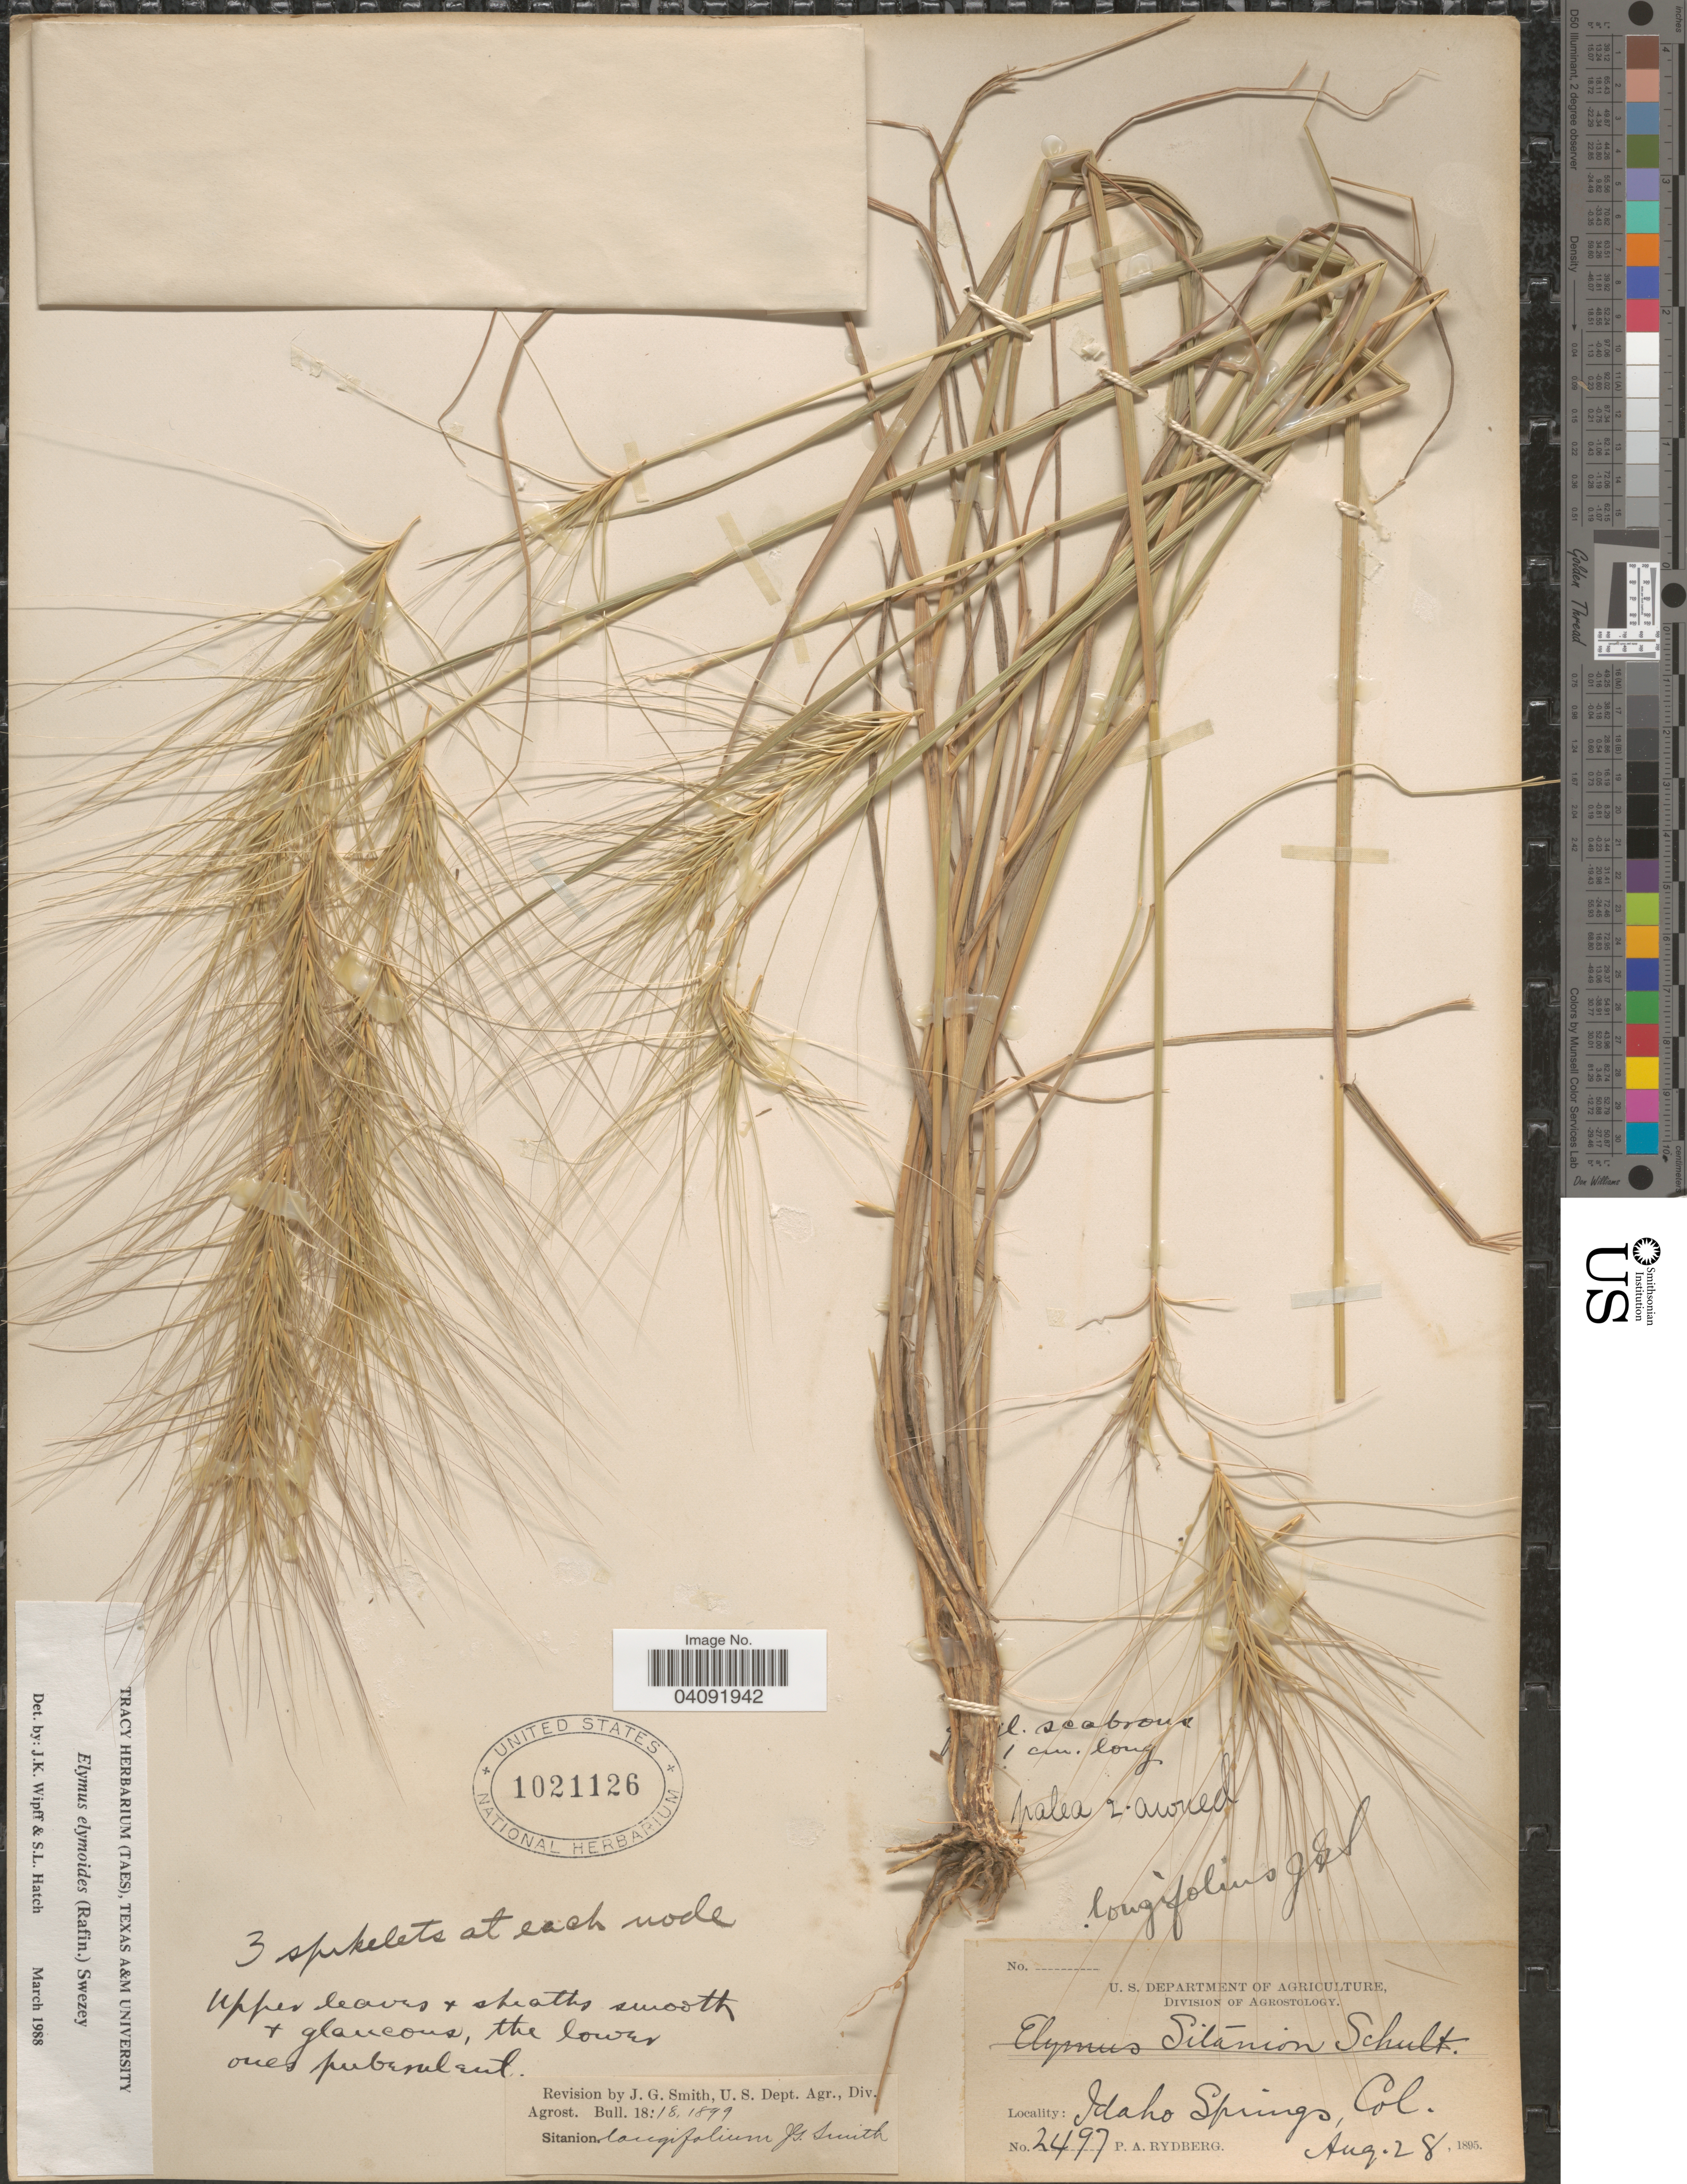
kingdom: Plantae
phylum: Tracheophyta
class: Liliopsida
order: Poales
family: Poaceae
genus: Elymus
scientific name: Elymus elymoides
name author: (Raf.) Swezey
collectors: P. A. Rydberg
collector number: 2497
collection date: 1895-08-28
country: United States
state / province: Colorado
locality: Idaho Springs.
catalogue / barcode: US 1021126